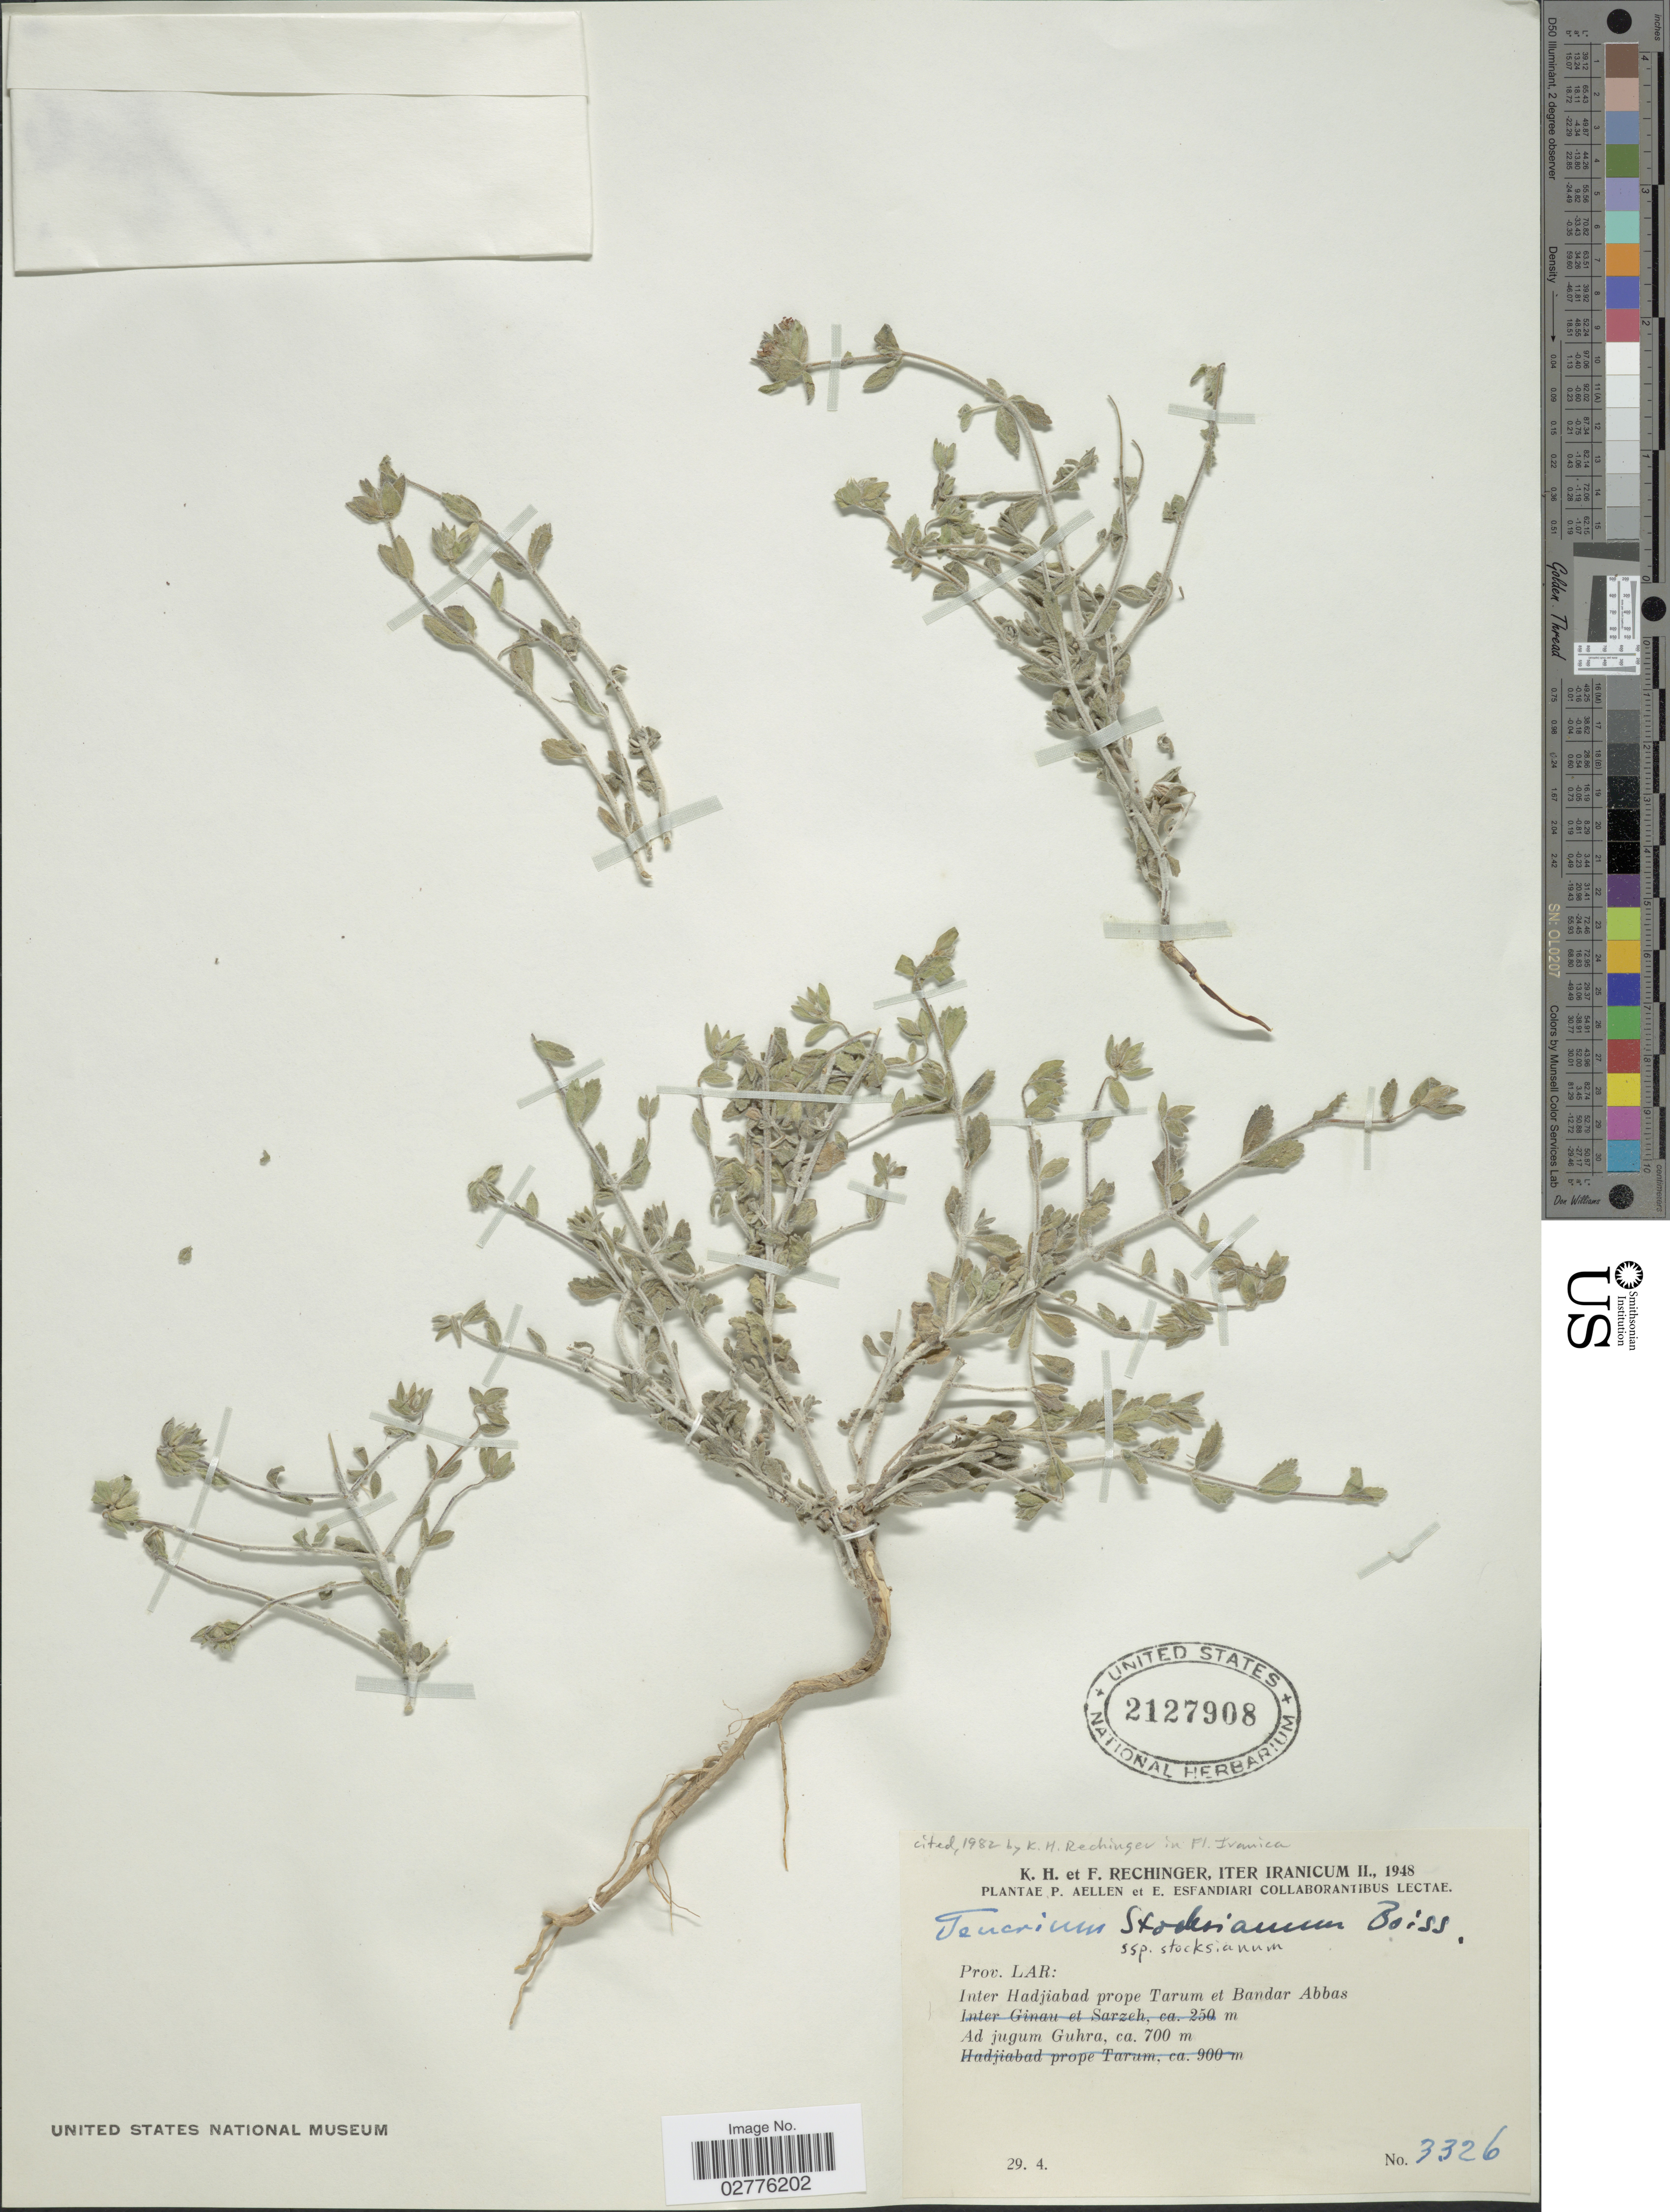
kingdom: Plantae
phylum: Tracheophyta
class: Magnoliopsida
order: Lamiales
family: Lamiaceae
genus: Teucrium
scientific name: Teucrium stocksianum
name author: Boiss.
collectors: K. H. Rechinger & F. Rechinger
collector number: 3326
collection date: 1948-04-29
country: Iran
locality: Prov. Lar: Inter Hadjiabad prope Tarum et Bandar Abbas, ad jugum Guhra.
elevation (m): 700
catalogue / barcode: US 2127908